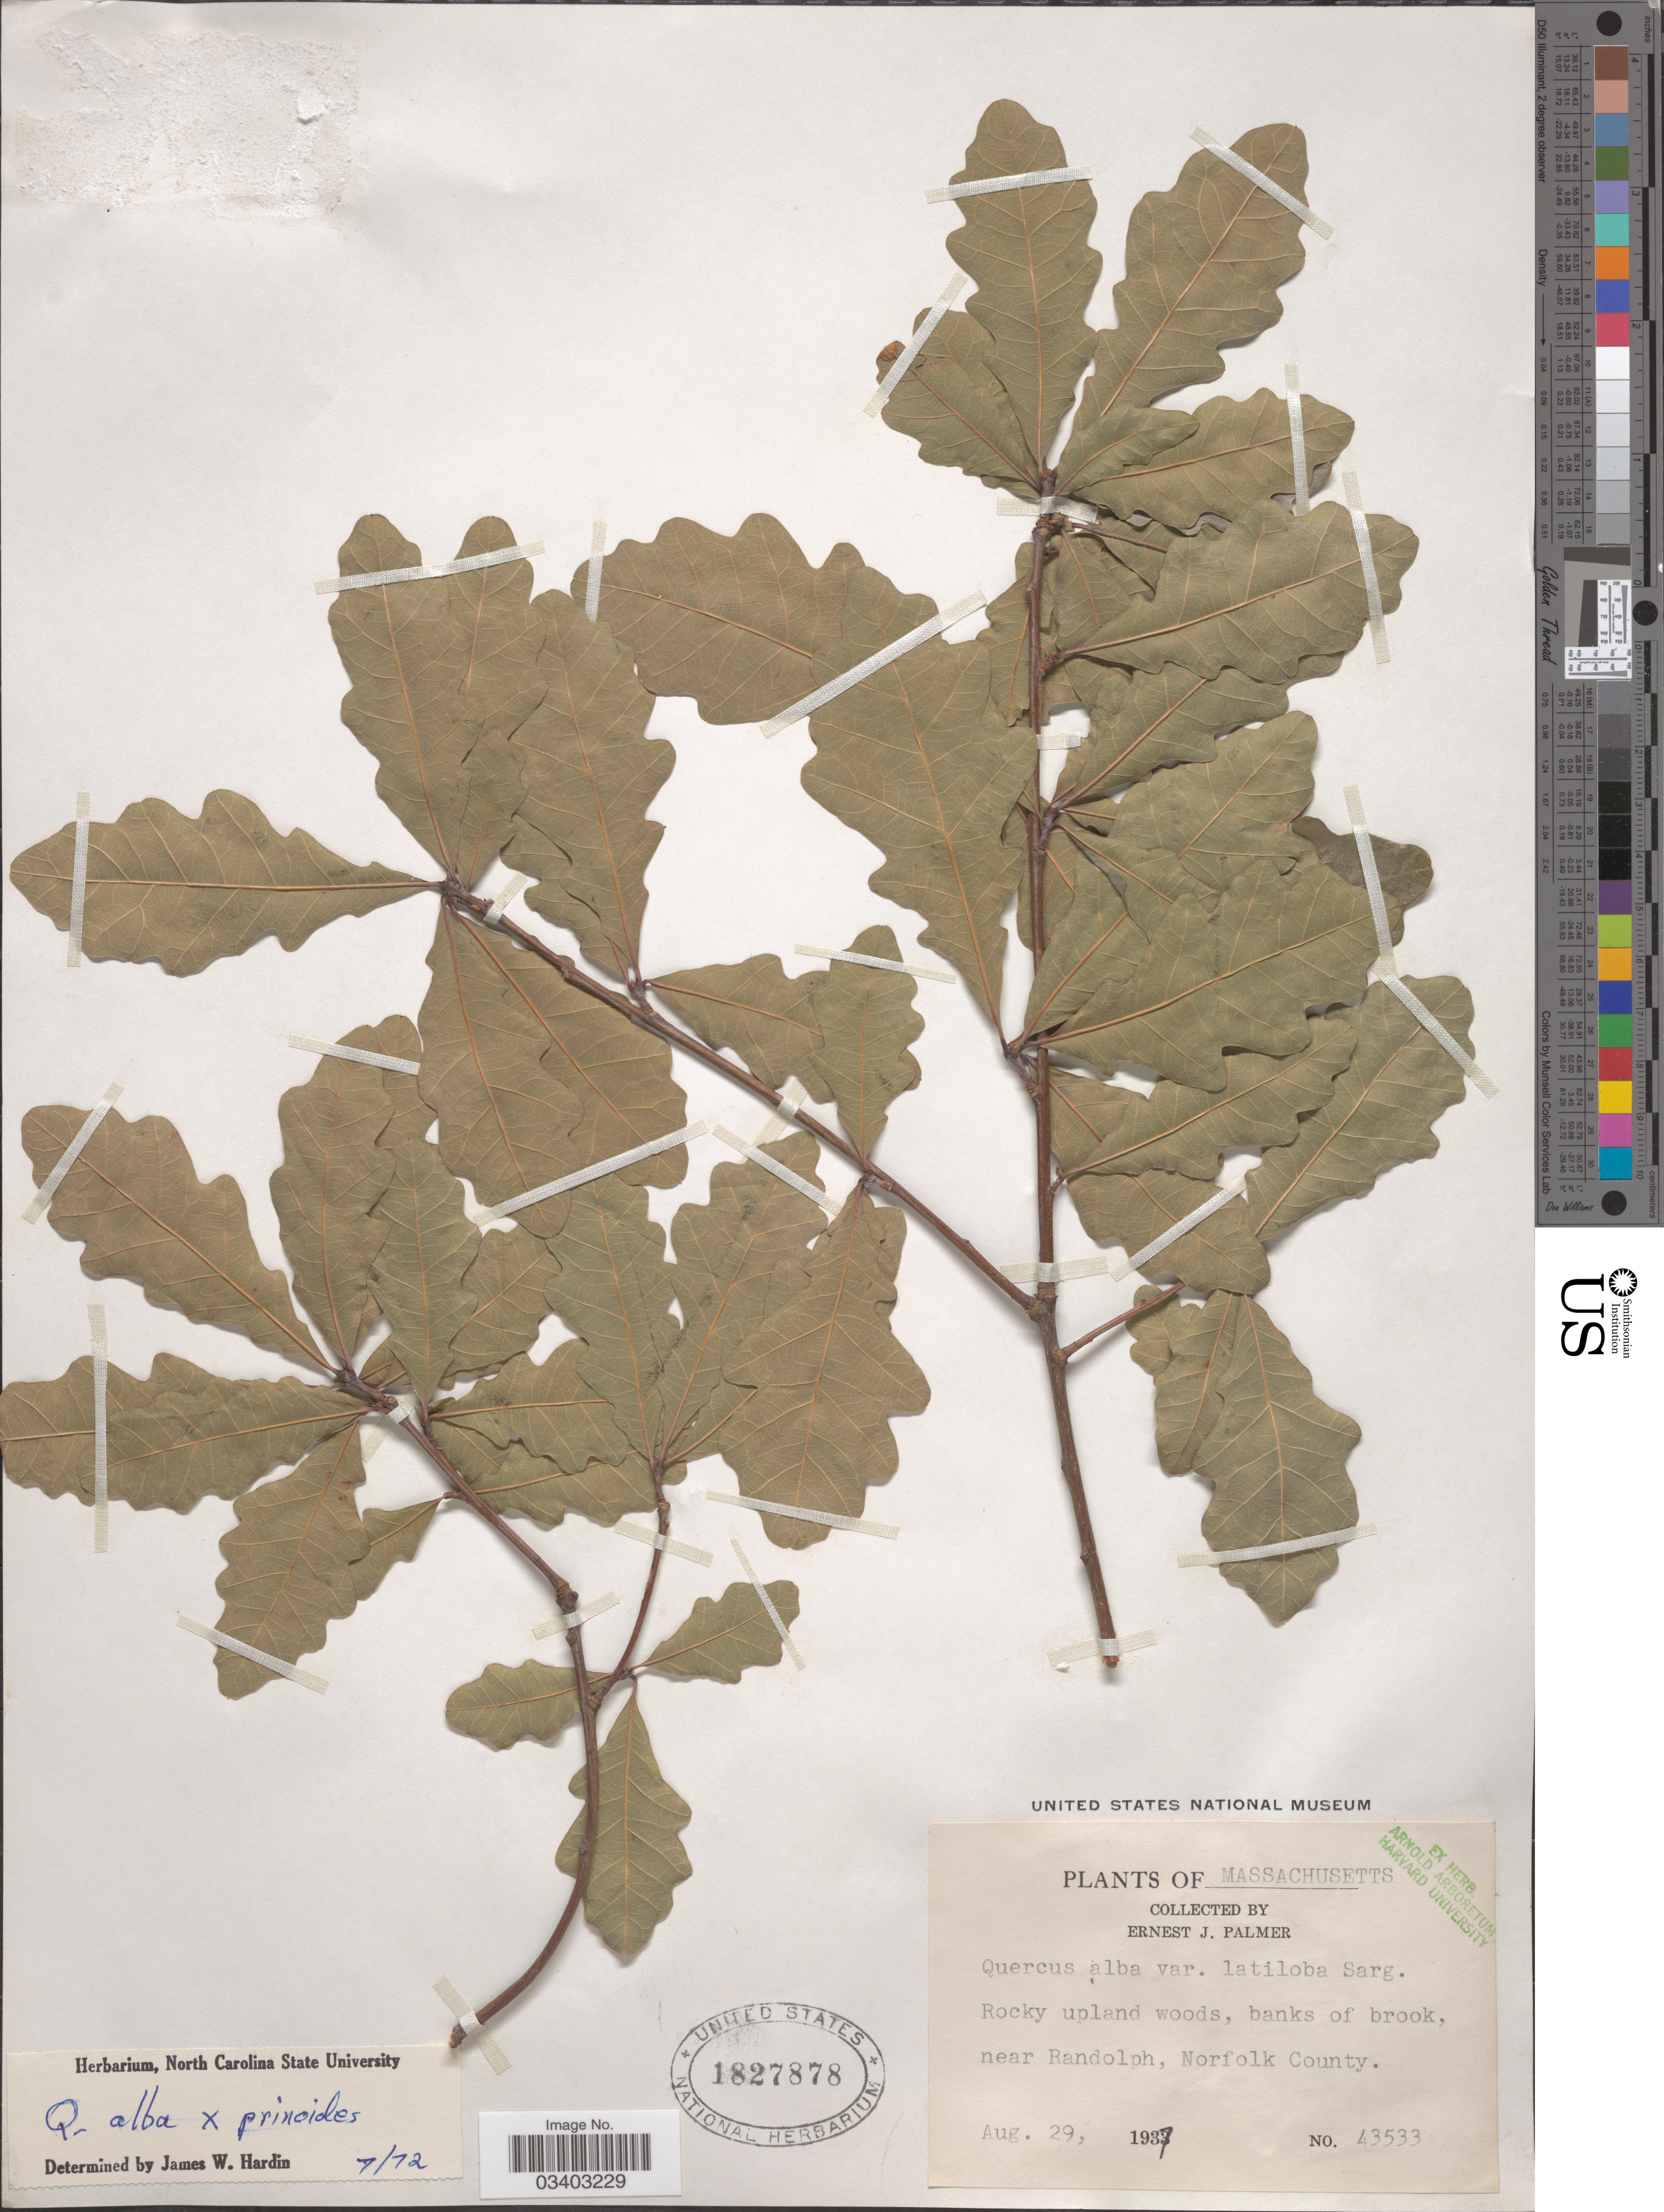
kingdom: Plantae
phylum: Tracheophyta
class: Magnoliopsida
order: Fagales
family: Fagaceae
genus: Quercus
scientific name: Quercus alba x Q. prinoides Willd.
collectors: E. J. Palmer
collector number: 43533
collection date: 1937-08-29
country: United States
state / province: Massachusetts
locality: Rocky upland woods, banks of brook, near Randolph, Norfolk County.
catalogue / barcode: US 1827878